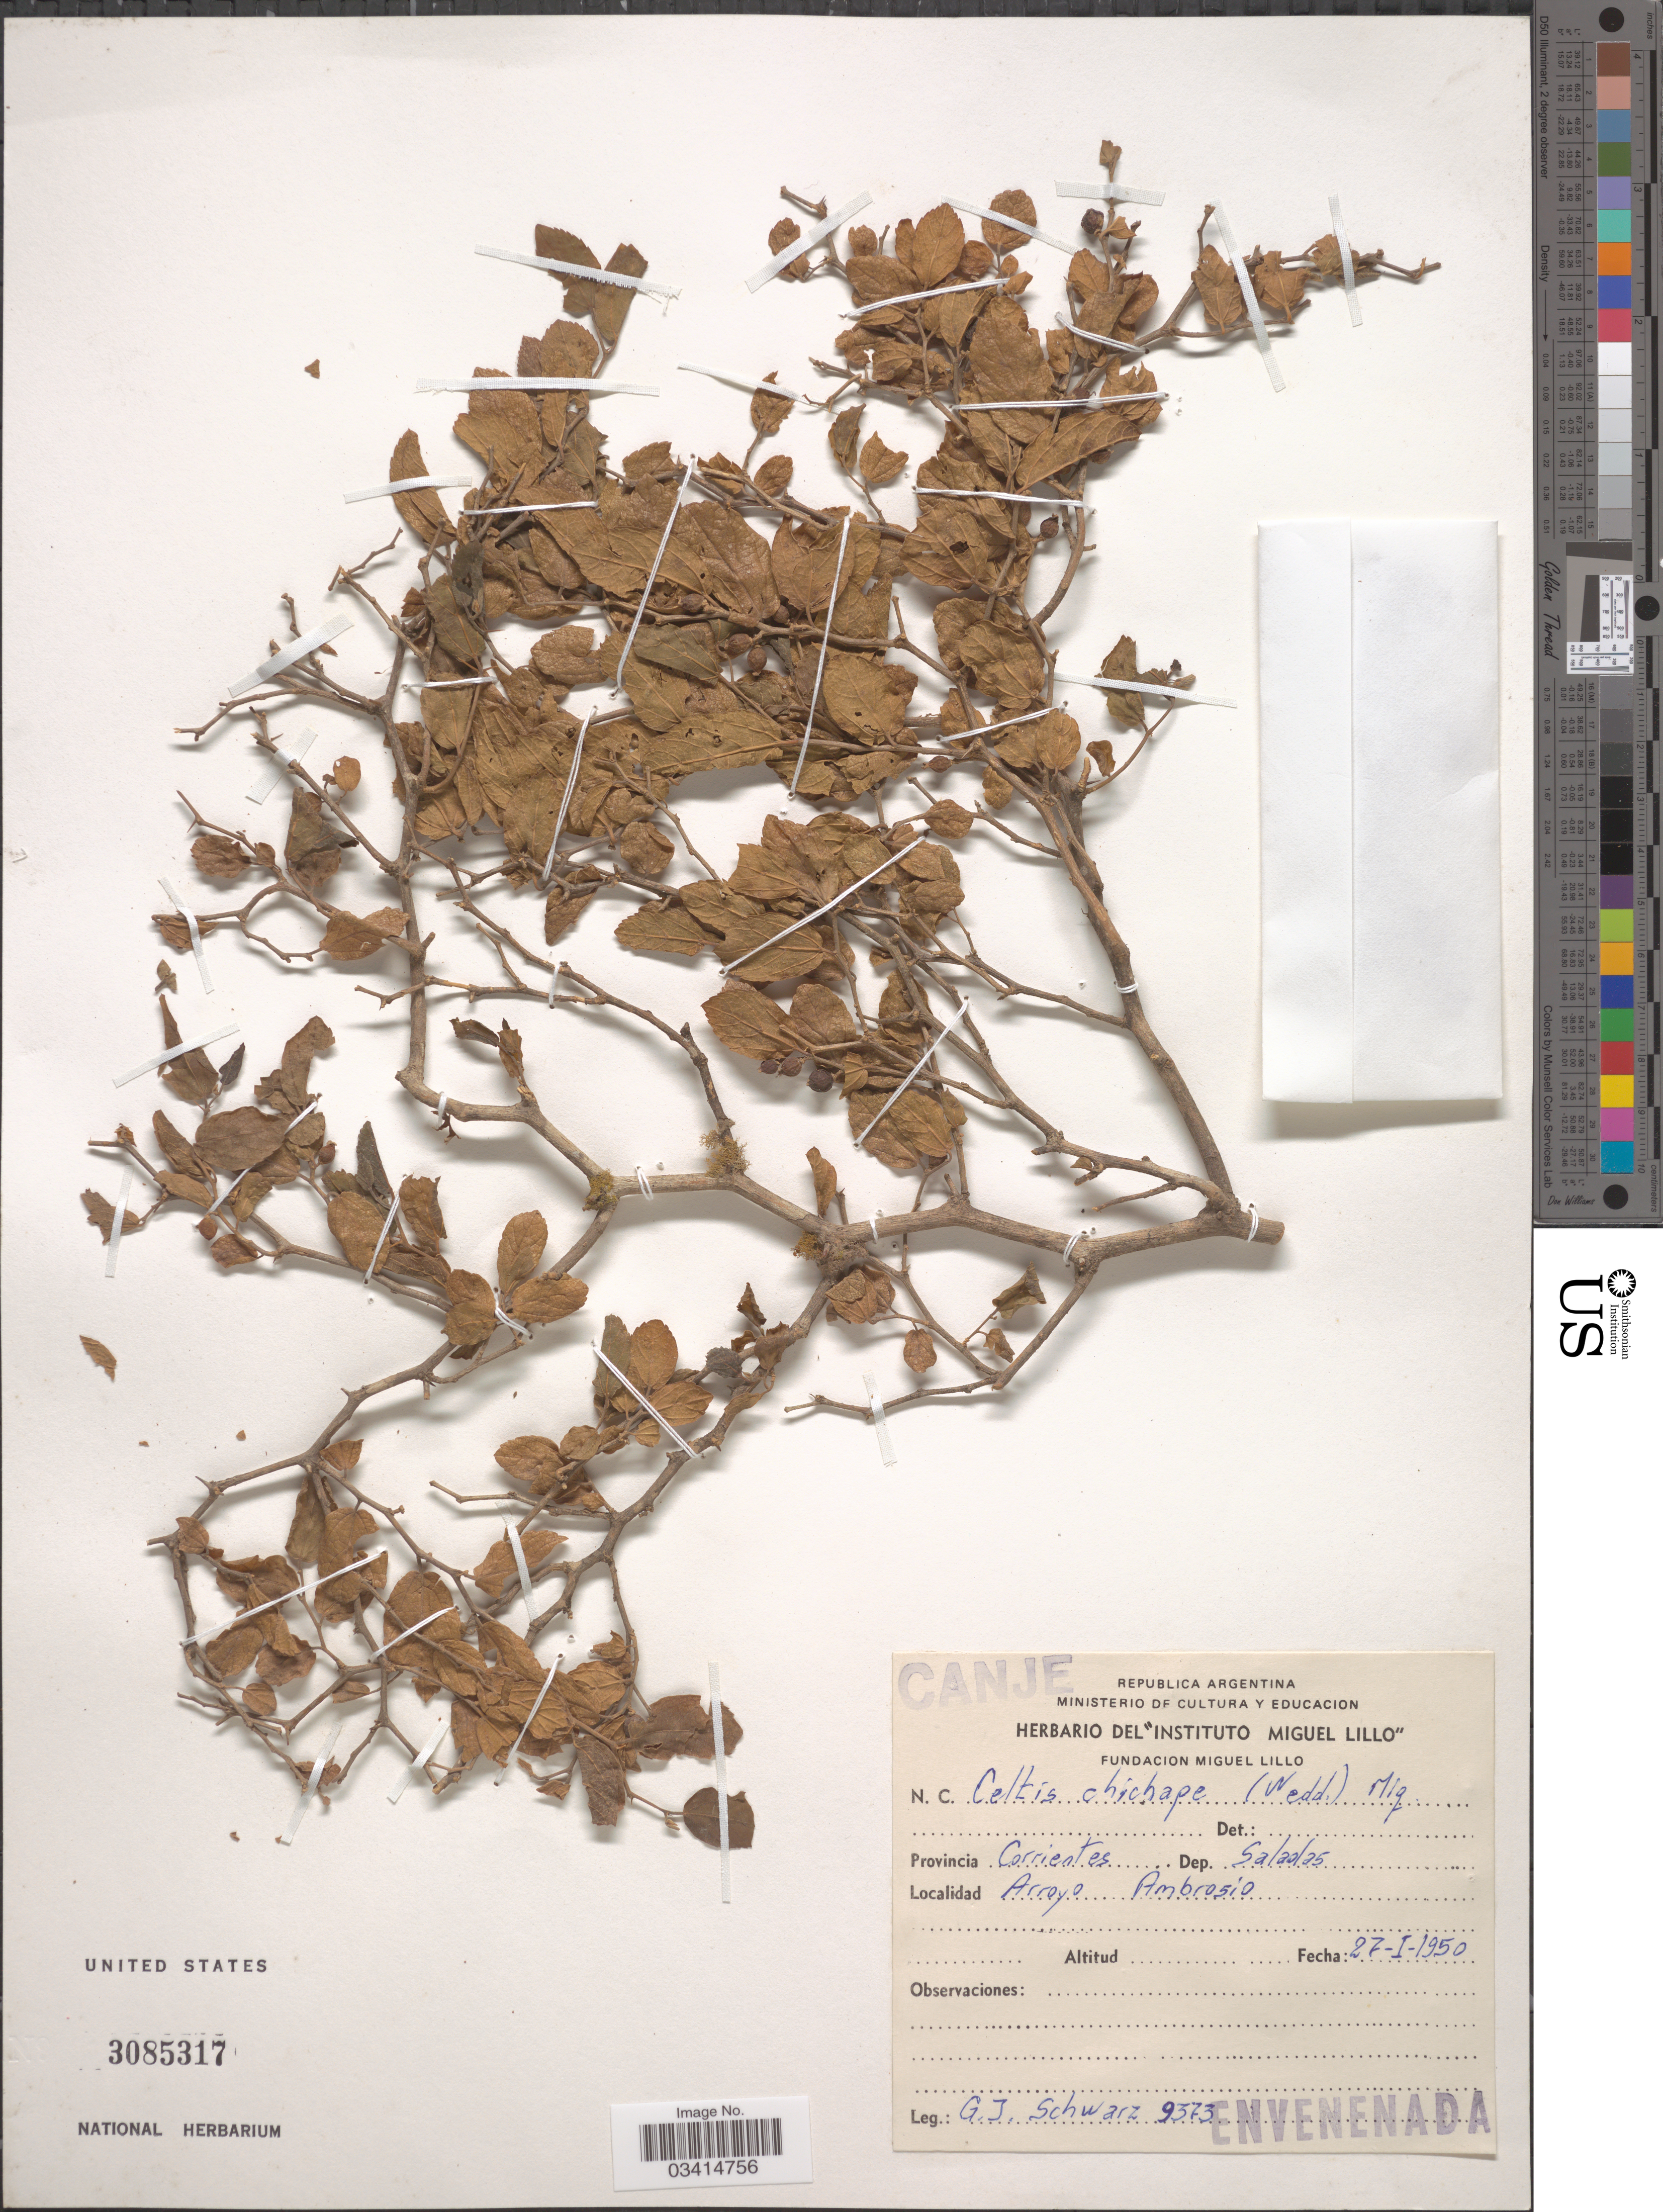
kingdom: Plantae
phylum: Tracheophyta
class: Magnoliopsida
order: Rosales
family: Cannabaceae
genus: Celtis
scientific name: Celtis chichape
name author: (Wedd.) Miq.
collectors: G. J. Schwarz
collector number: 9373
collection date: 1950-01-27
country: Argentina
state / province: Corrientes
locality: Dep. Saladas. Arroyo Ambrosio.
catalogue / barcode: US 3085317